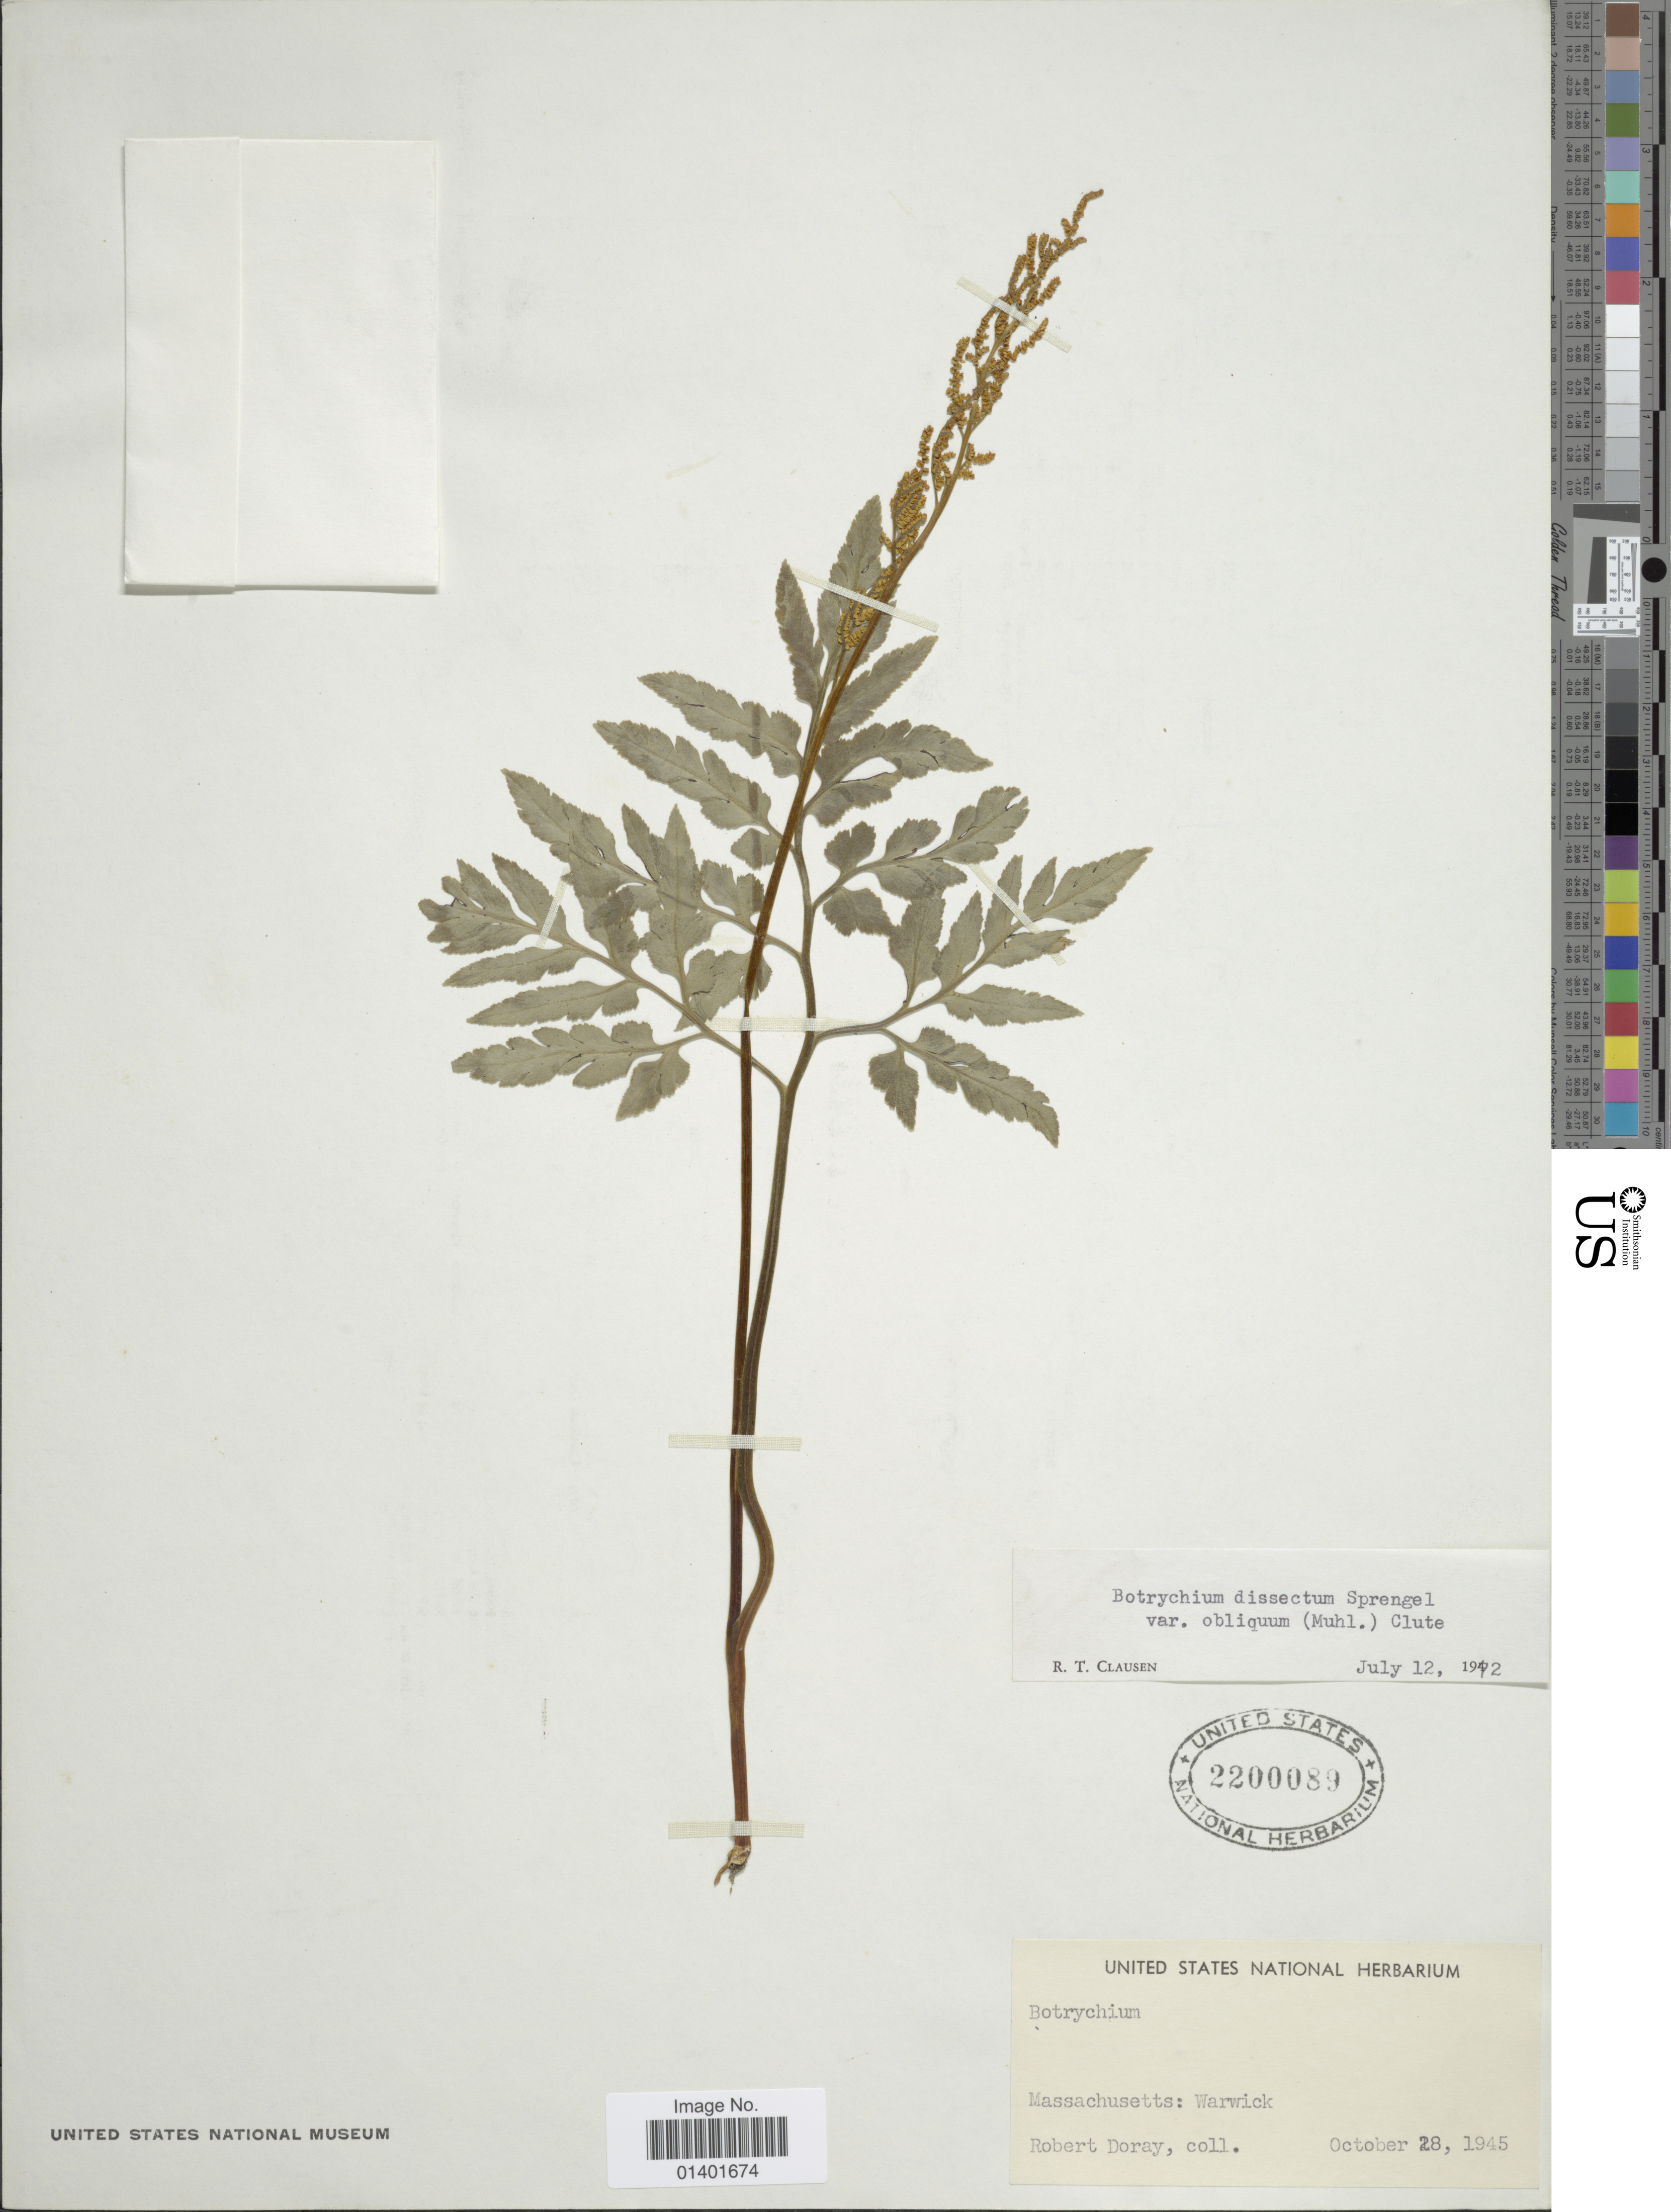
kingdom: Plantae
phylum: Tracheophyta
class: Polypodiopsida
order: Ophioglossales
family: Ophioglossaceae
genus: Botrychium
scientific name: Botrychium dissectum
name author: Spreng.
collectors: R. Doray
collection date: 1945-10-28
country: United States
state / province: Massachusetts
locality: Warwick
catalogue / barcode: US 2200089